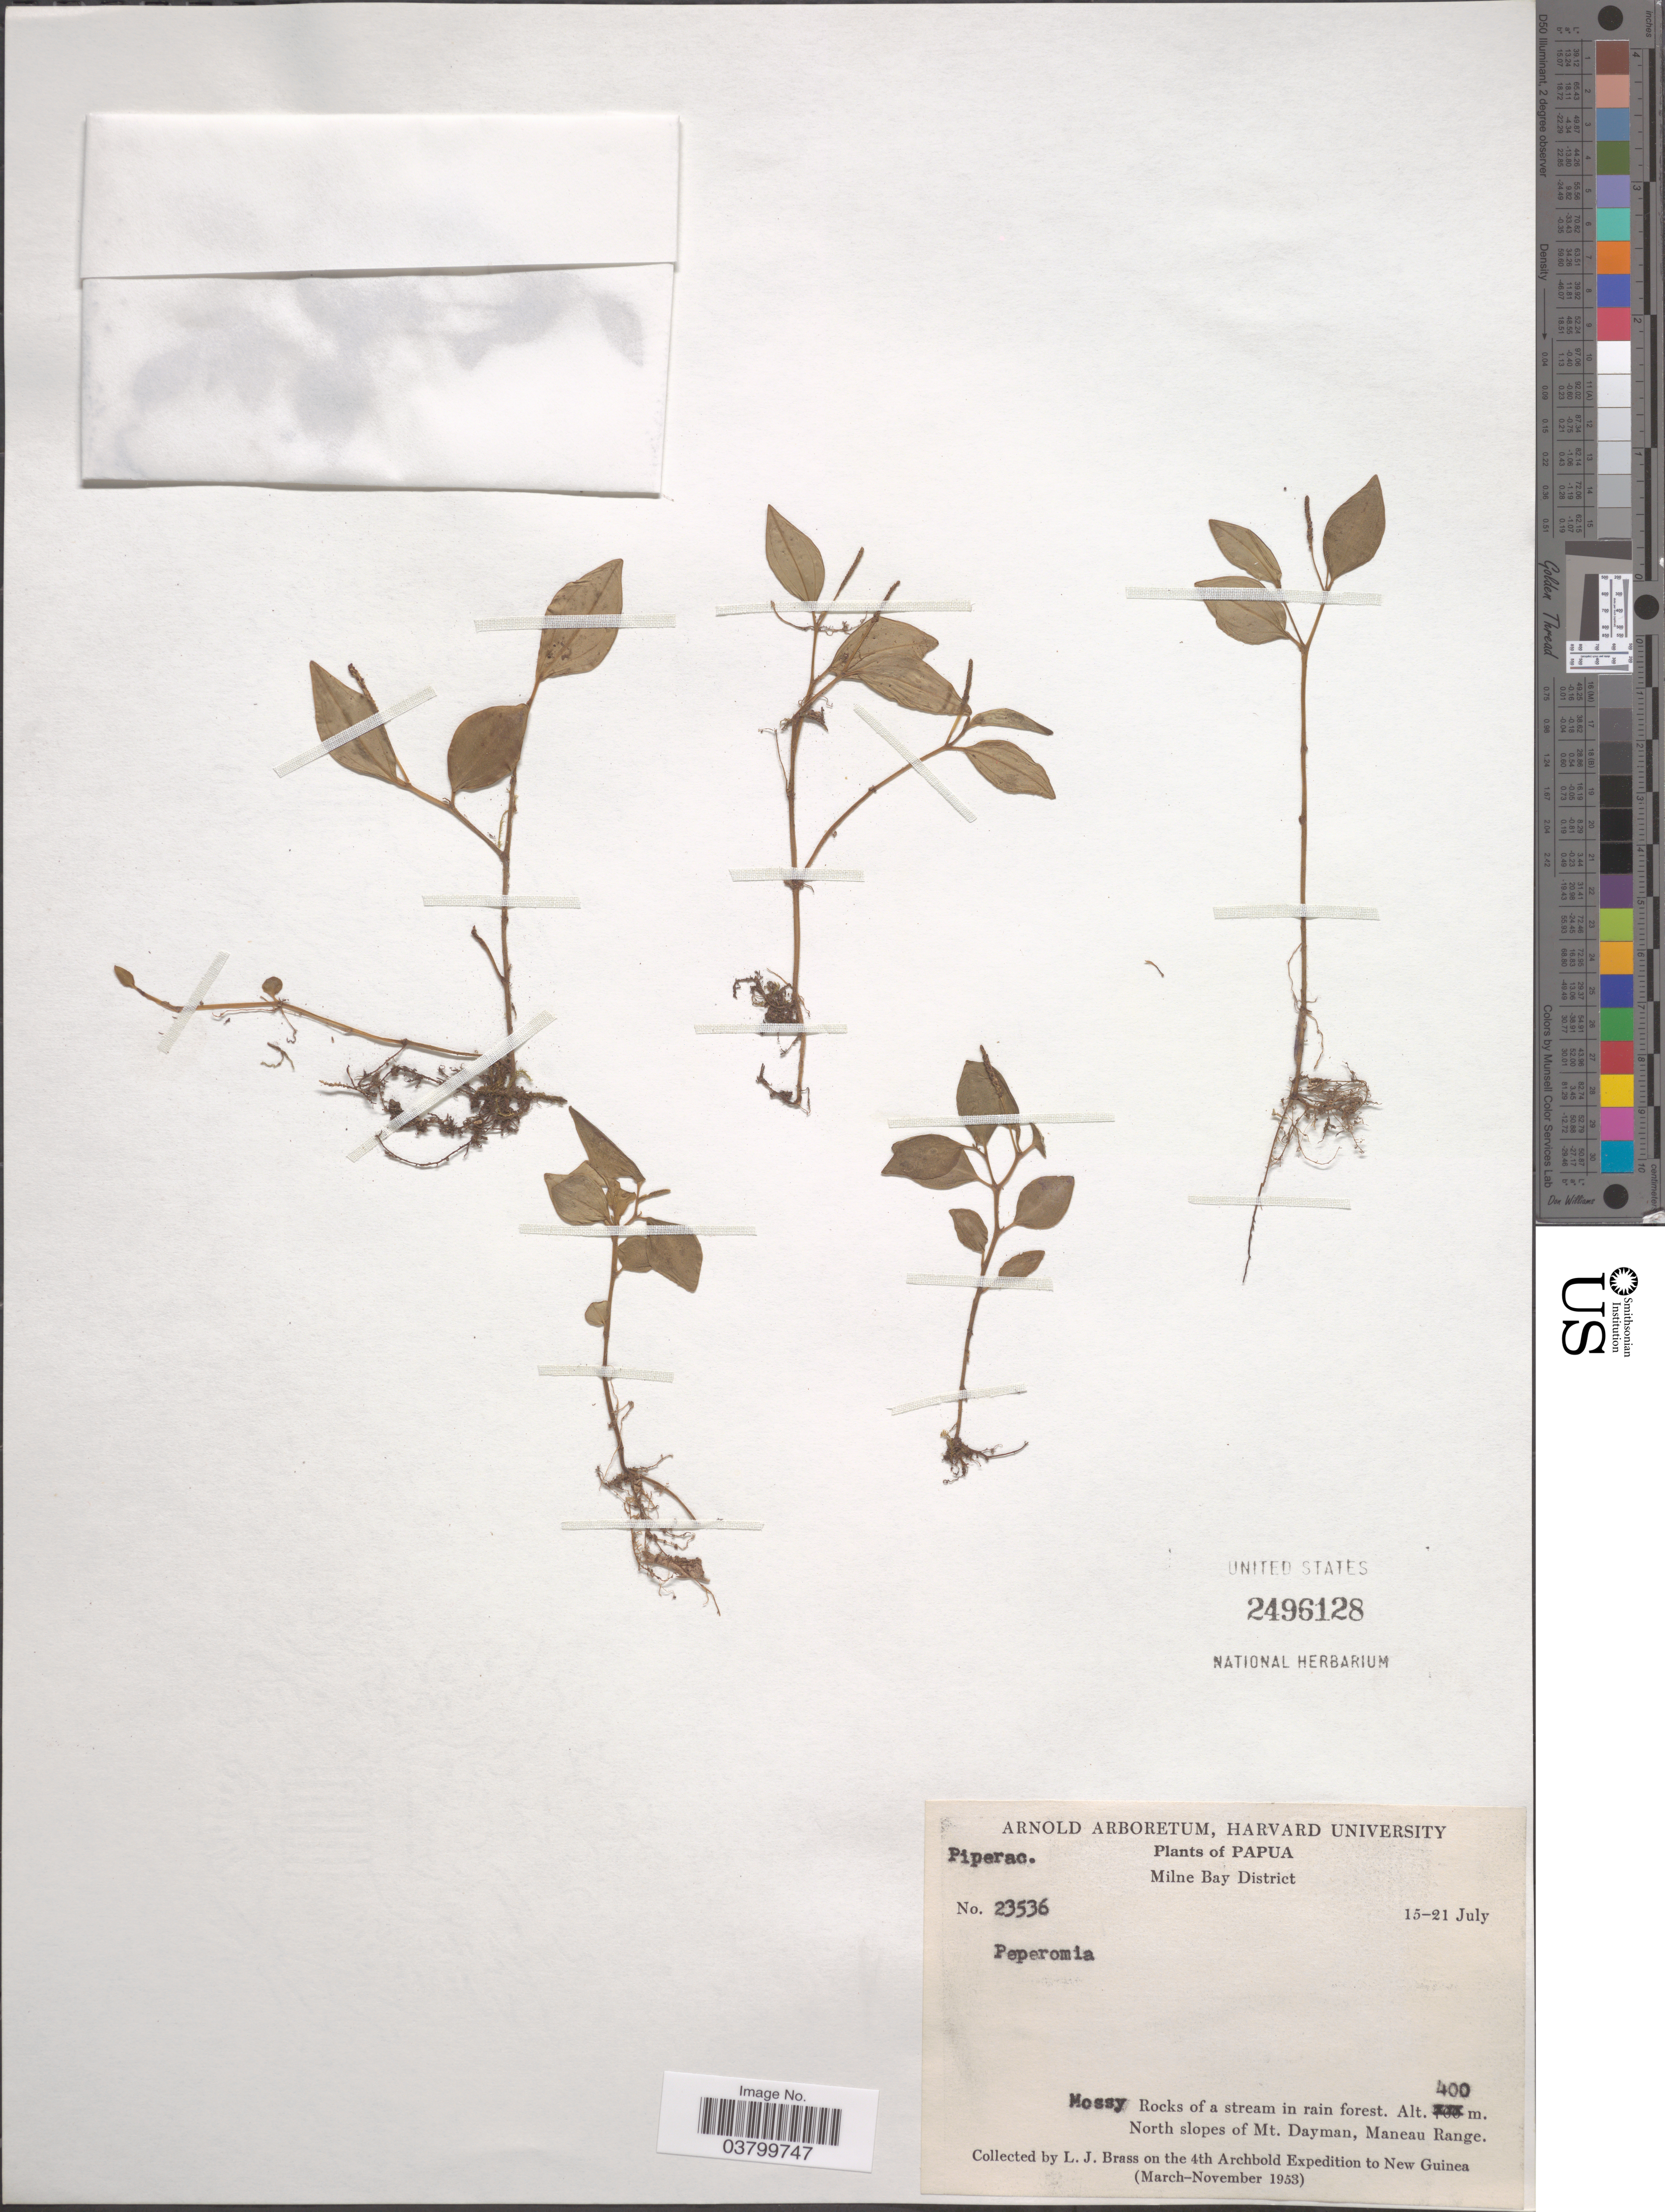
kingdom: Plantae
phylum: Tracheophyta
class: Magnoliopsida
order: Piperales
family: Piperaceae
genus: Peperomia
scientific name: Peperomia sp.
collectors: L. J. Brass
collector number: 23536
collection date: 1953-07-15/1953-07-21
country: Papua New Guinea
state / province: Milne Bay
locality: Milne Bay District. North slopes of Mt. Dayman, Maneau Range. New Guinea.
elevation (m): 400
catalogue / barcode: US 2496128